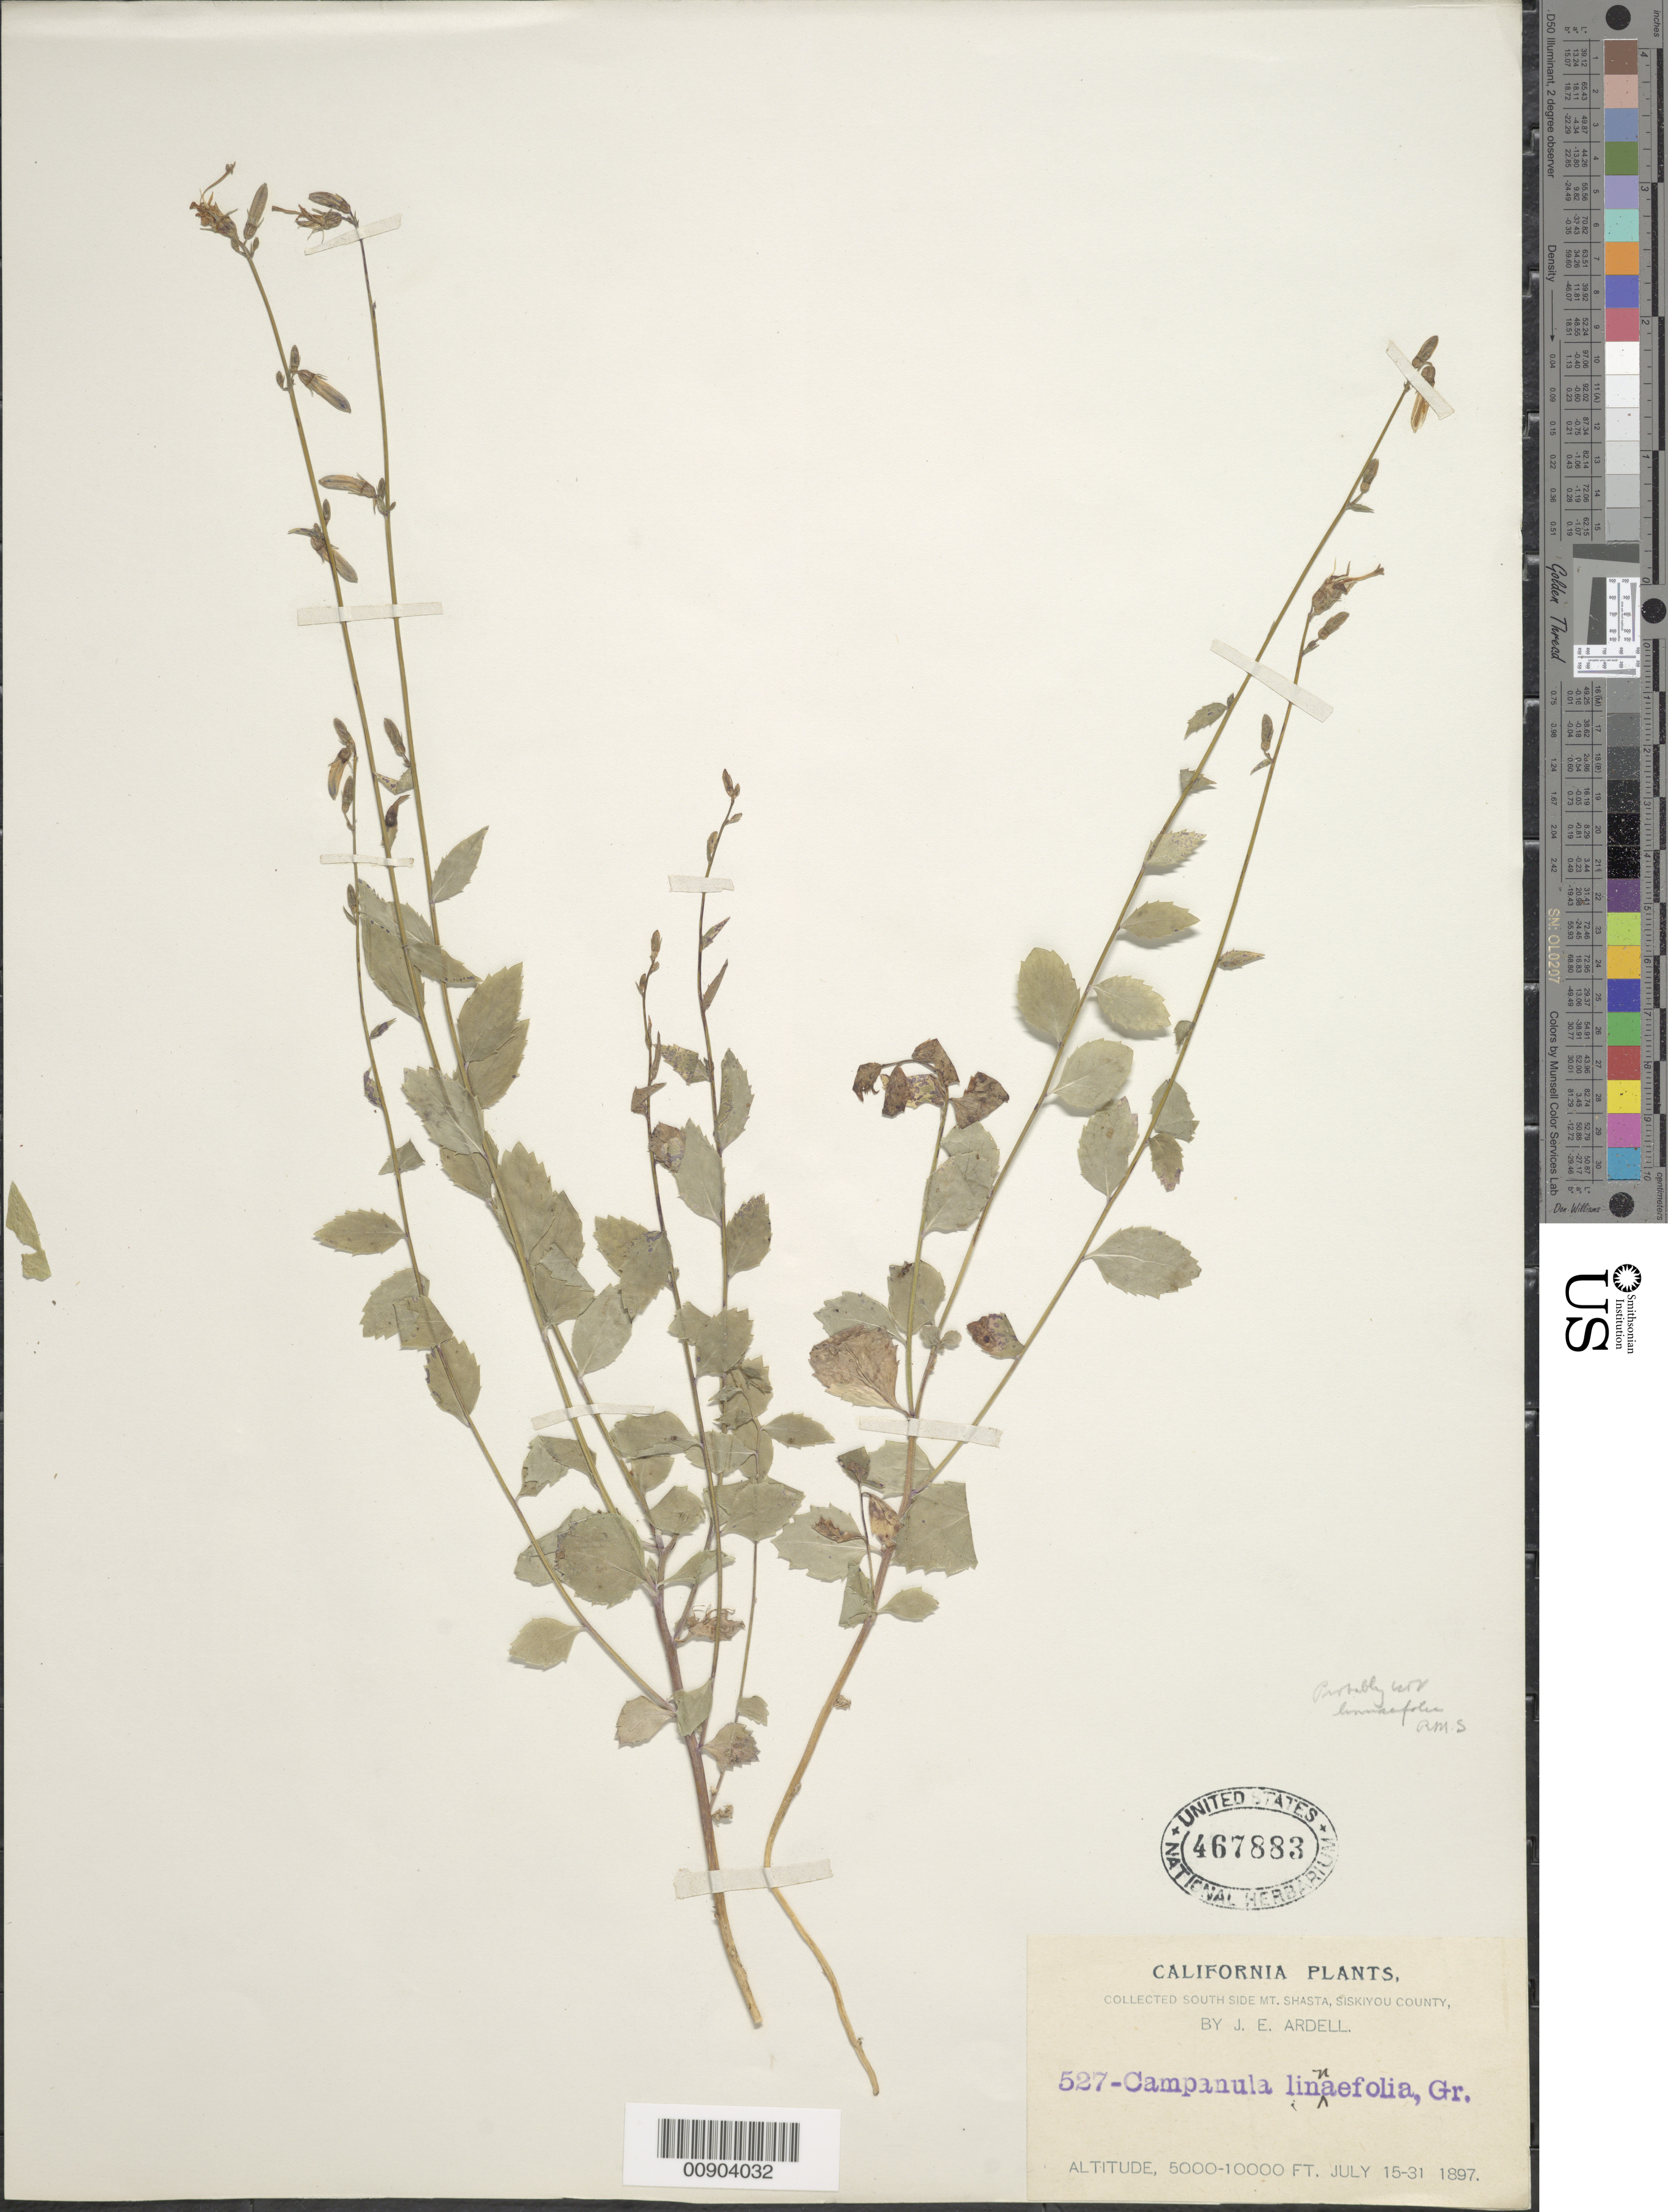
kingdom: Plantae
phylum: Tracheophyta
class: Magnoliopsida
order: Asterales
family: Campanulaceae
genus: Campanula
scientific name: Campanula prenanthoides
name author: Durand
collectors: J. Ardell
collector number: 527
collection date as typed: July 15-31, 1897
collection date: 1897-07-15/1897-07-31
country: United States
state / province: California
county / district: Siskiyou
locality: South side Mt. Shasta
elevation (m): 1524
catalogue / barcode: US 467883